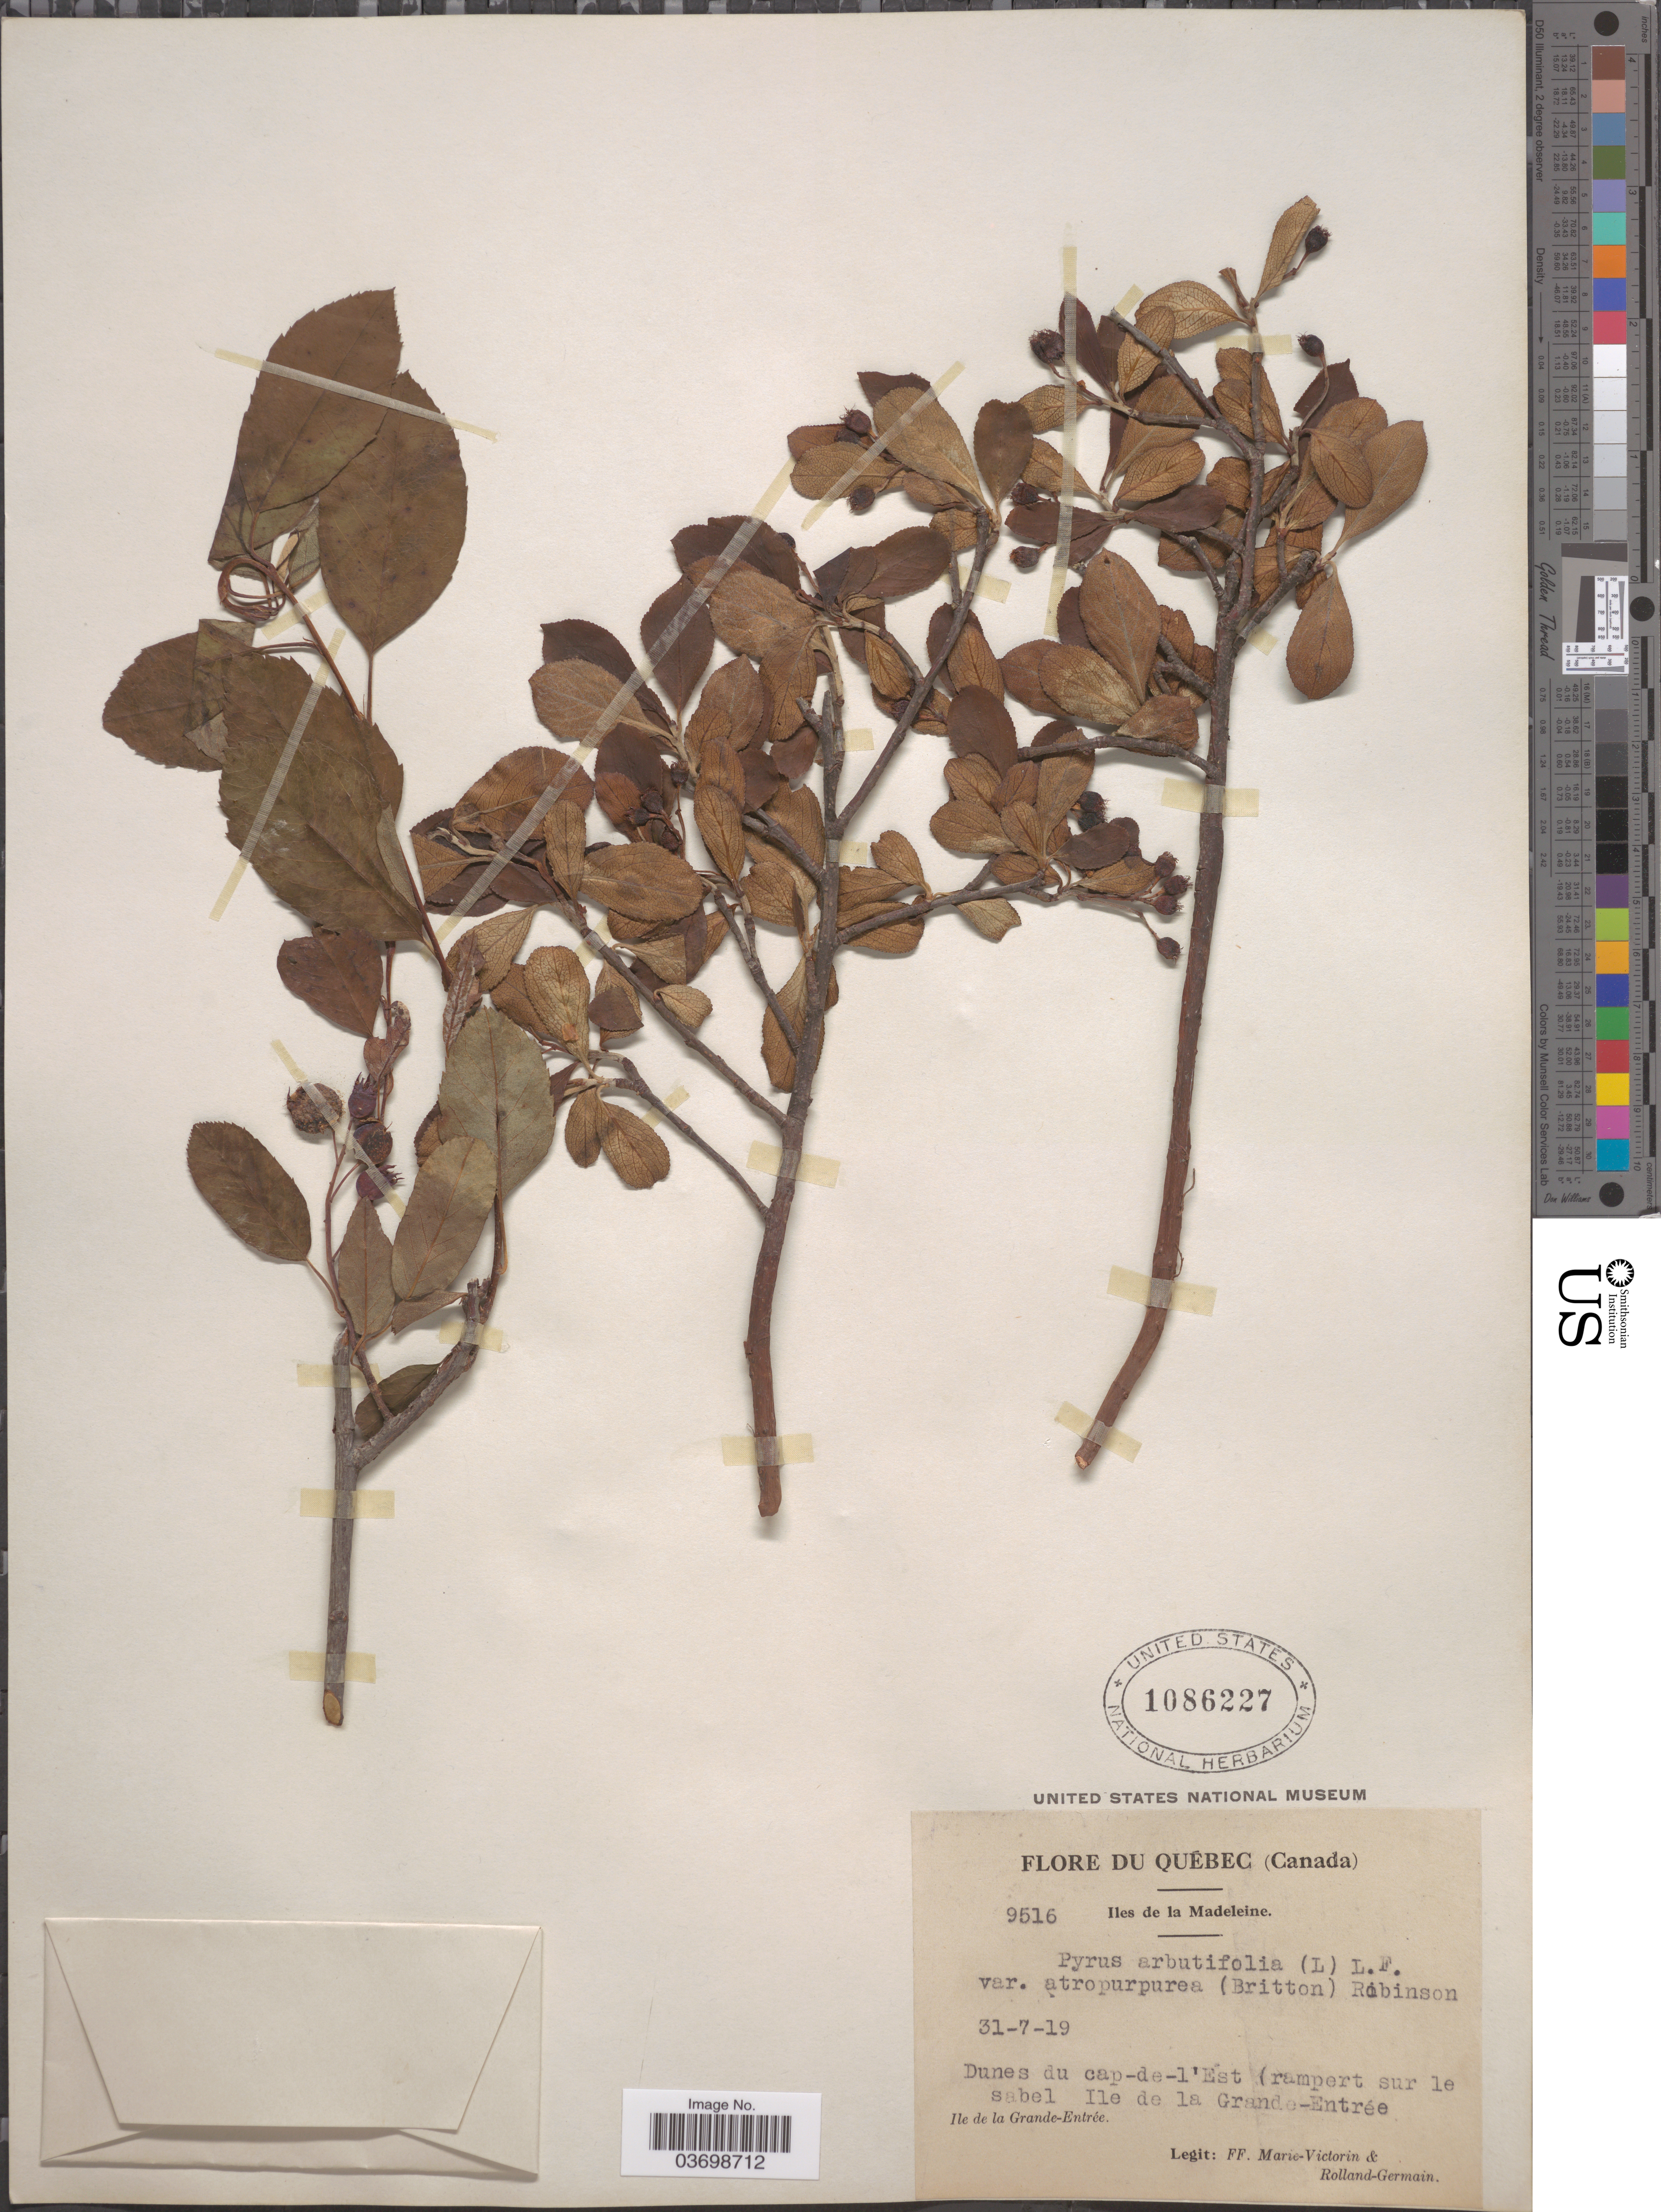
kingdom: Plantae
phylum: Tracheophyta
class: Magnoliopsida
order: Rosales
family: Rosaceae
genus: Aronia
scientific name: Aronia x prunifolia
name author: (Marshall) Rehder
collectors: F. Marie-Victorin & Rolland-Germain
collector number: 9516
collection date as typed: Transcribed d/m/y: 31/7/19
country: Canada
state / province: Quebec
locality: Iles de la Madeleine. Dunes du cap-de-l'Est (rampert sur le sabel Ile de la Grande-Entrée. Ile de la Grande-Entrée.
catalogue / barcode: US 1086227